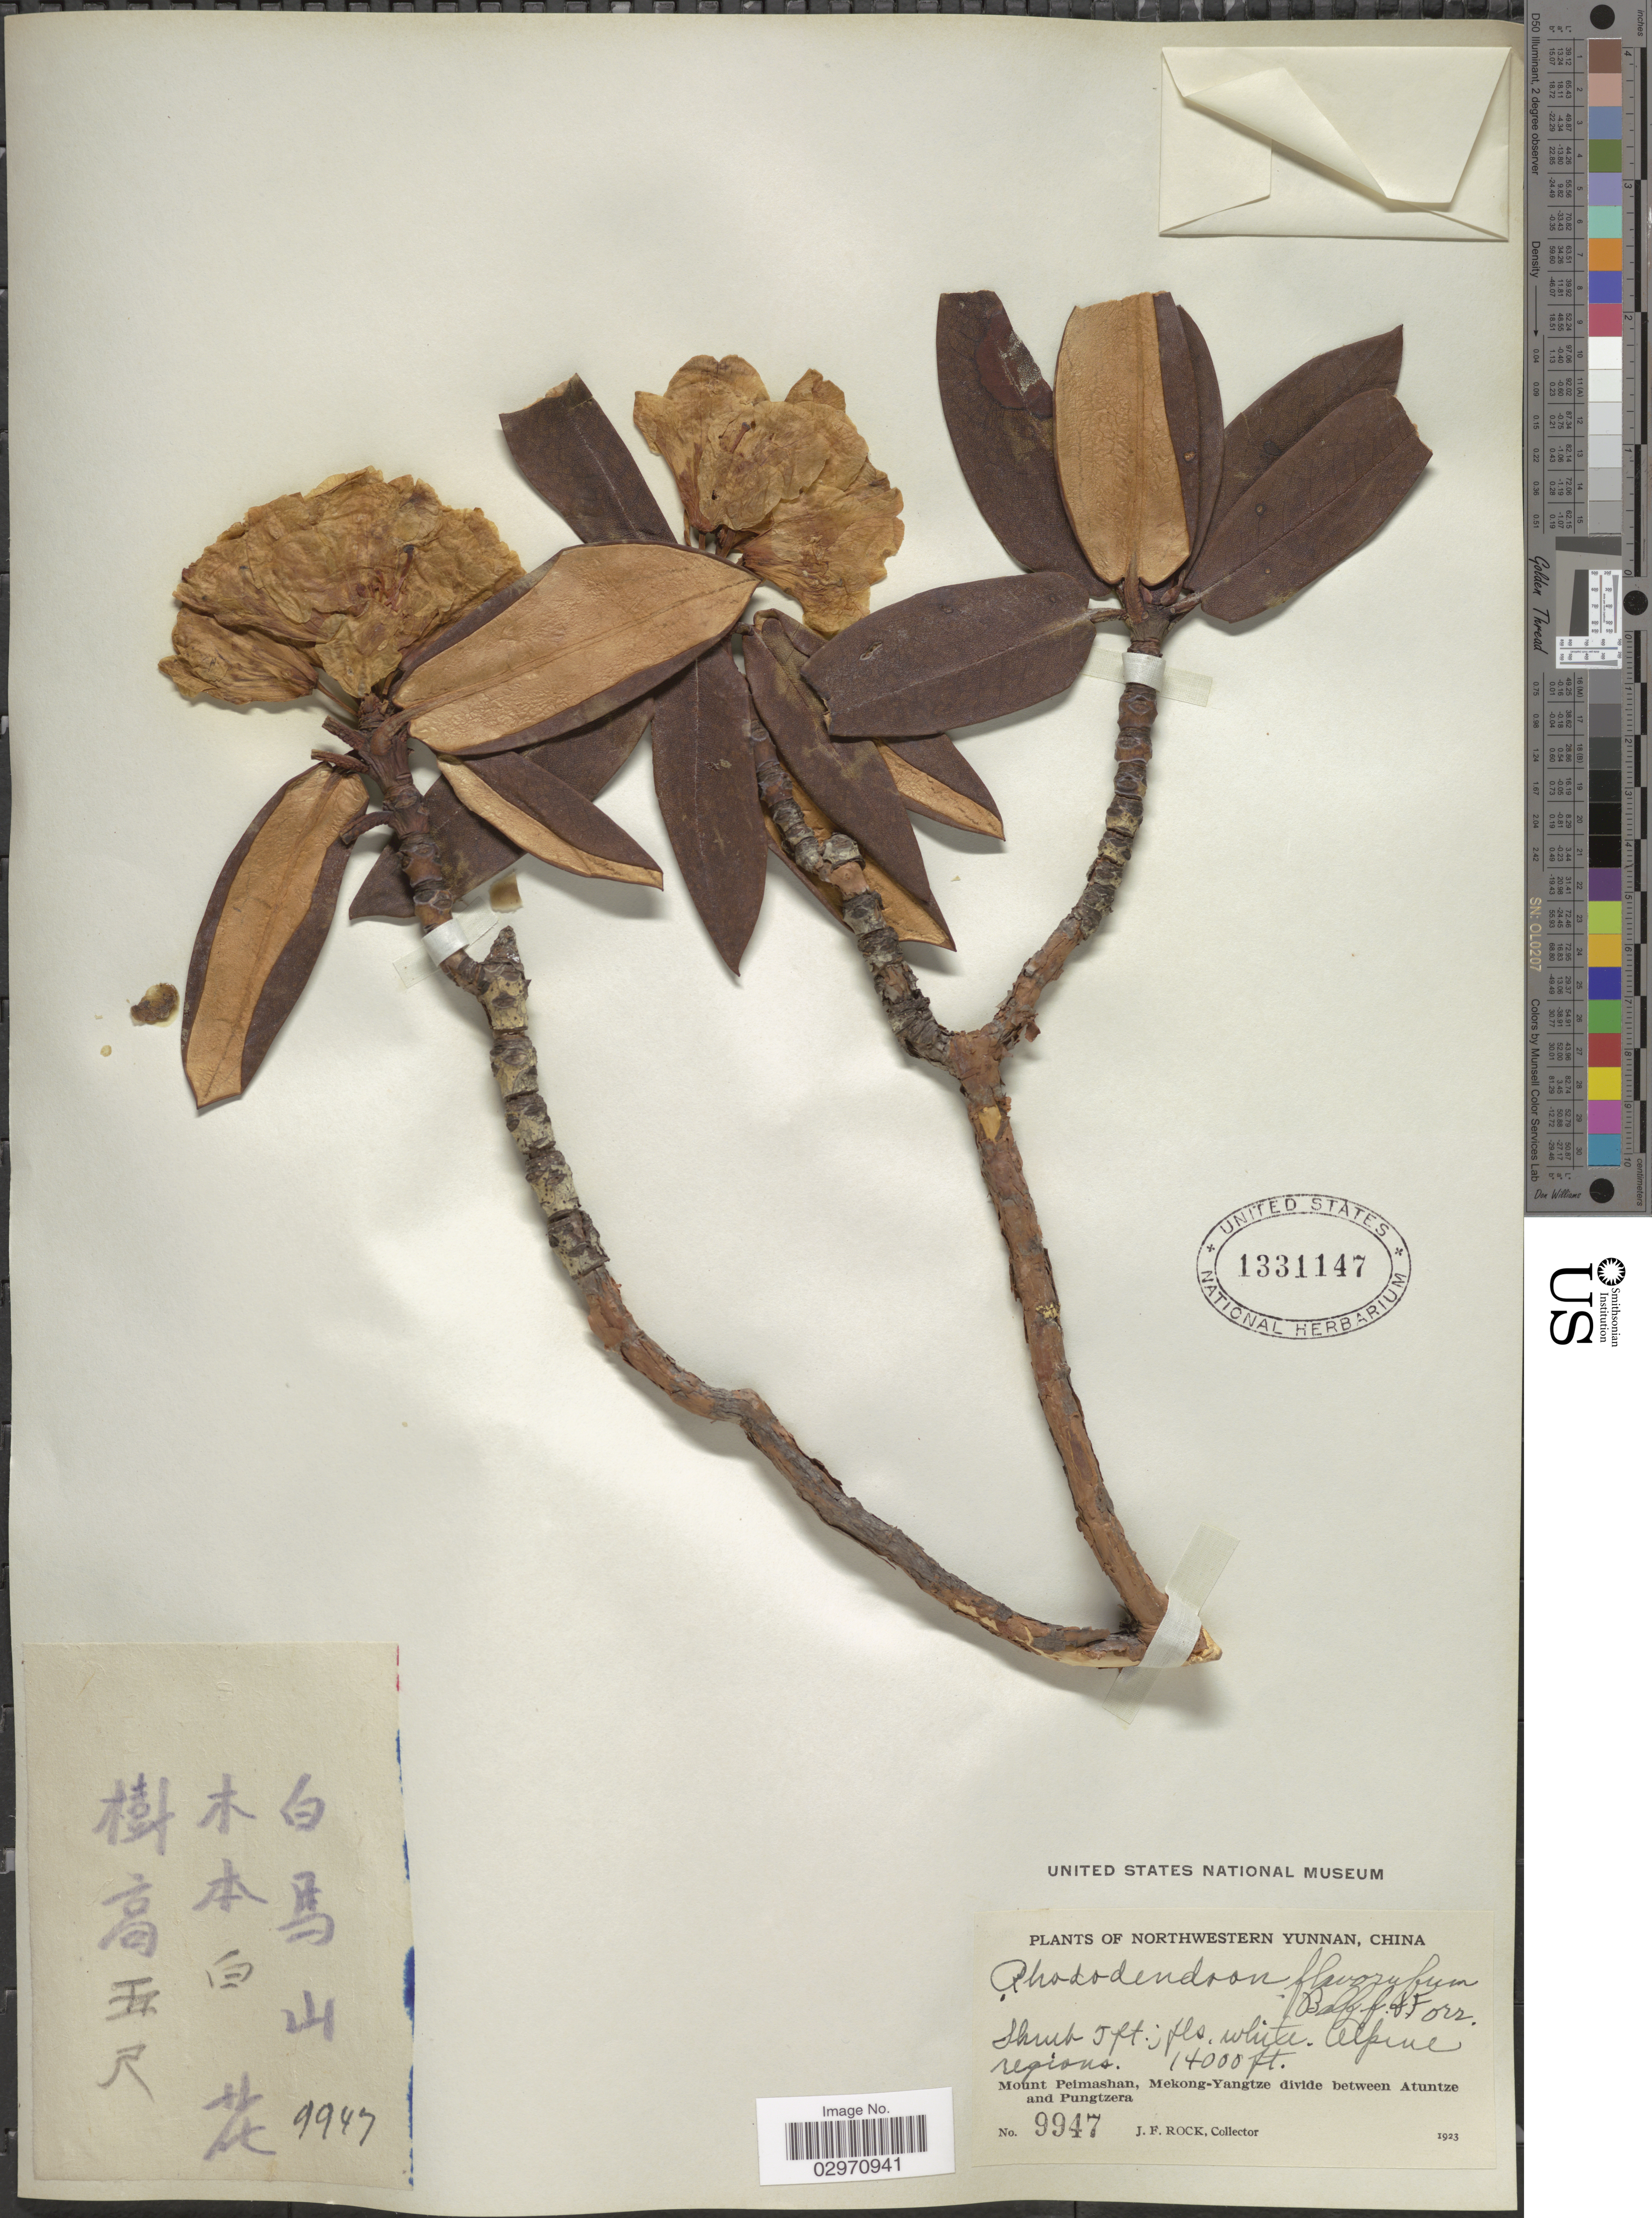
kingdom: Plantae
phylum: Tracheophyta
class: Magnoliopsida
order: Ericales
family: Ericaceae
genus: Rhododendron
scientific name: Rhododendron flavorufum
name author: Balf. f. & Forrest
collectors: J. Rock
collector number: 9947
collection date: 1923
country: China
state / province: Yunnan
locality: Northwestern Yunnan. Alpine regions. Mount Peimashan, Mekong-Yangtze divide between Atuntze and Pungtzera.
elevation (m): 4267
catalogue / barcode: US 1331147